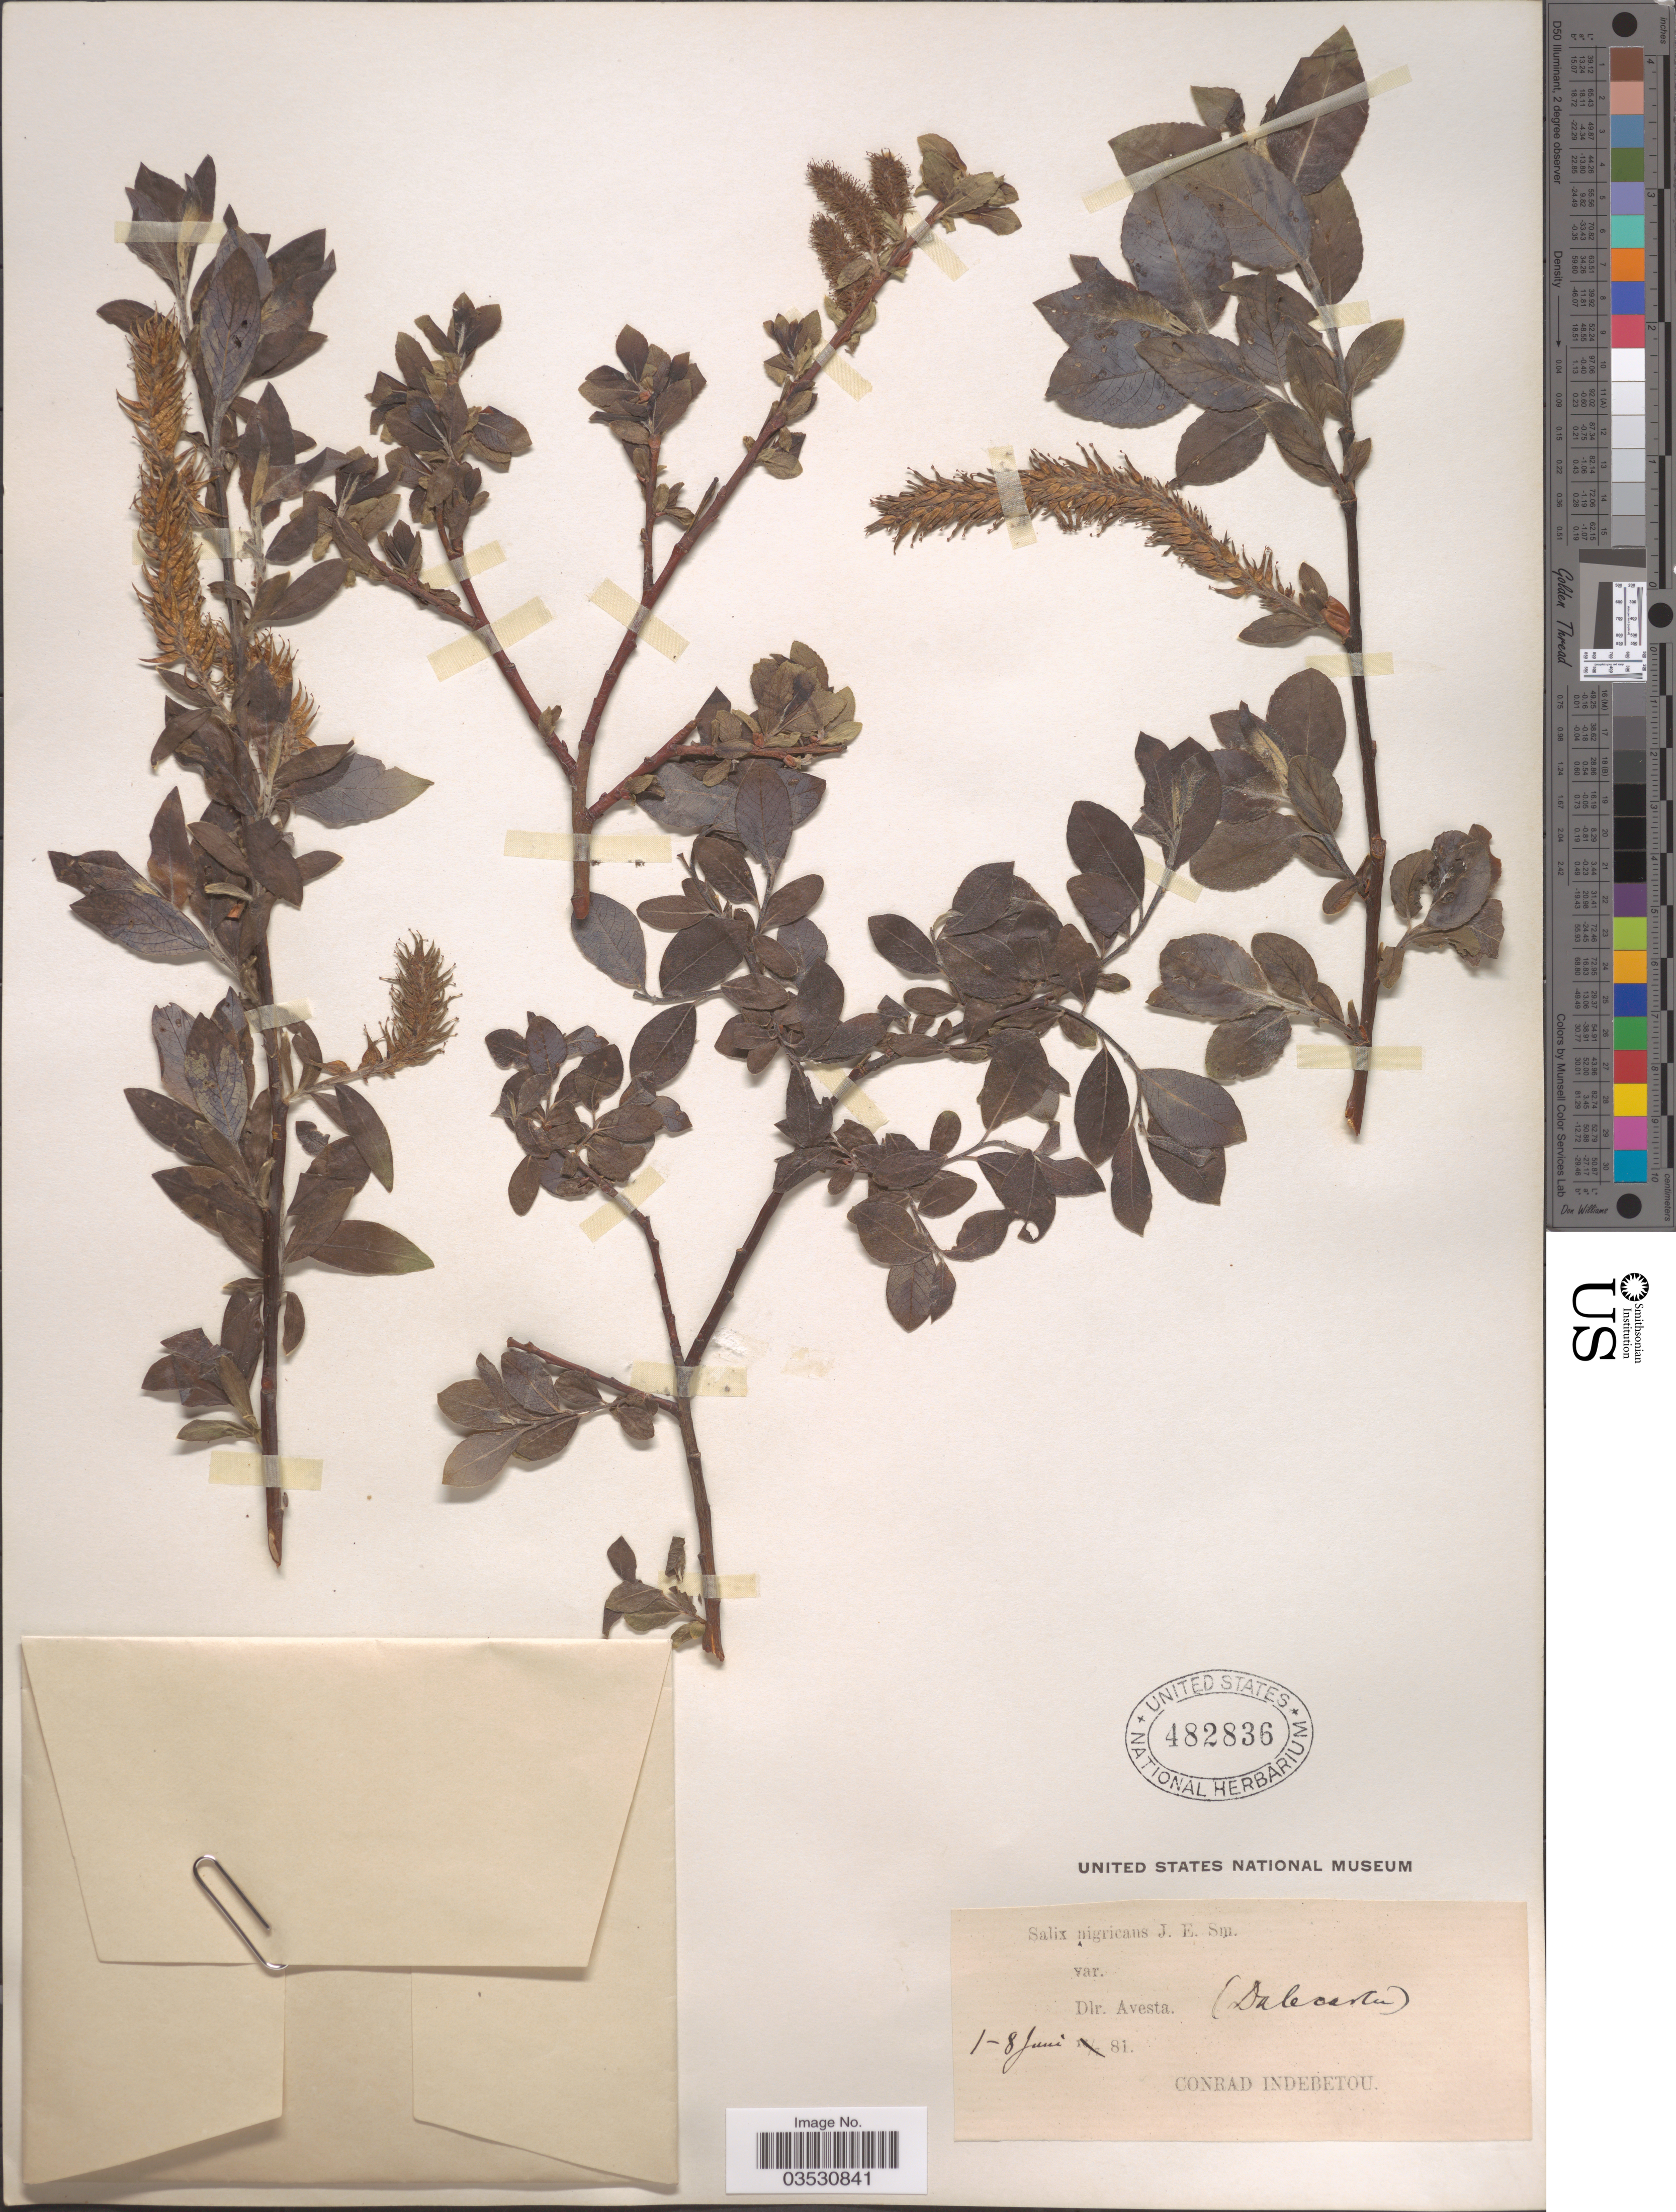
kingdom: Plantae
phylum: Tracheophyta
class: Magnoliopsida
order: Malpighiales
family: Salicaceae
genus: Salix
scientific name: Salix nigricans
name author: Sm.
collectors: C. Indebetou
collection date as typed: Transcribed d/m/y: 1/6/81 to 8/6/81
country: Sweden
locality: Dlr. Avesta. (Dalecarlia).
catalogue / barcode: US 482836